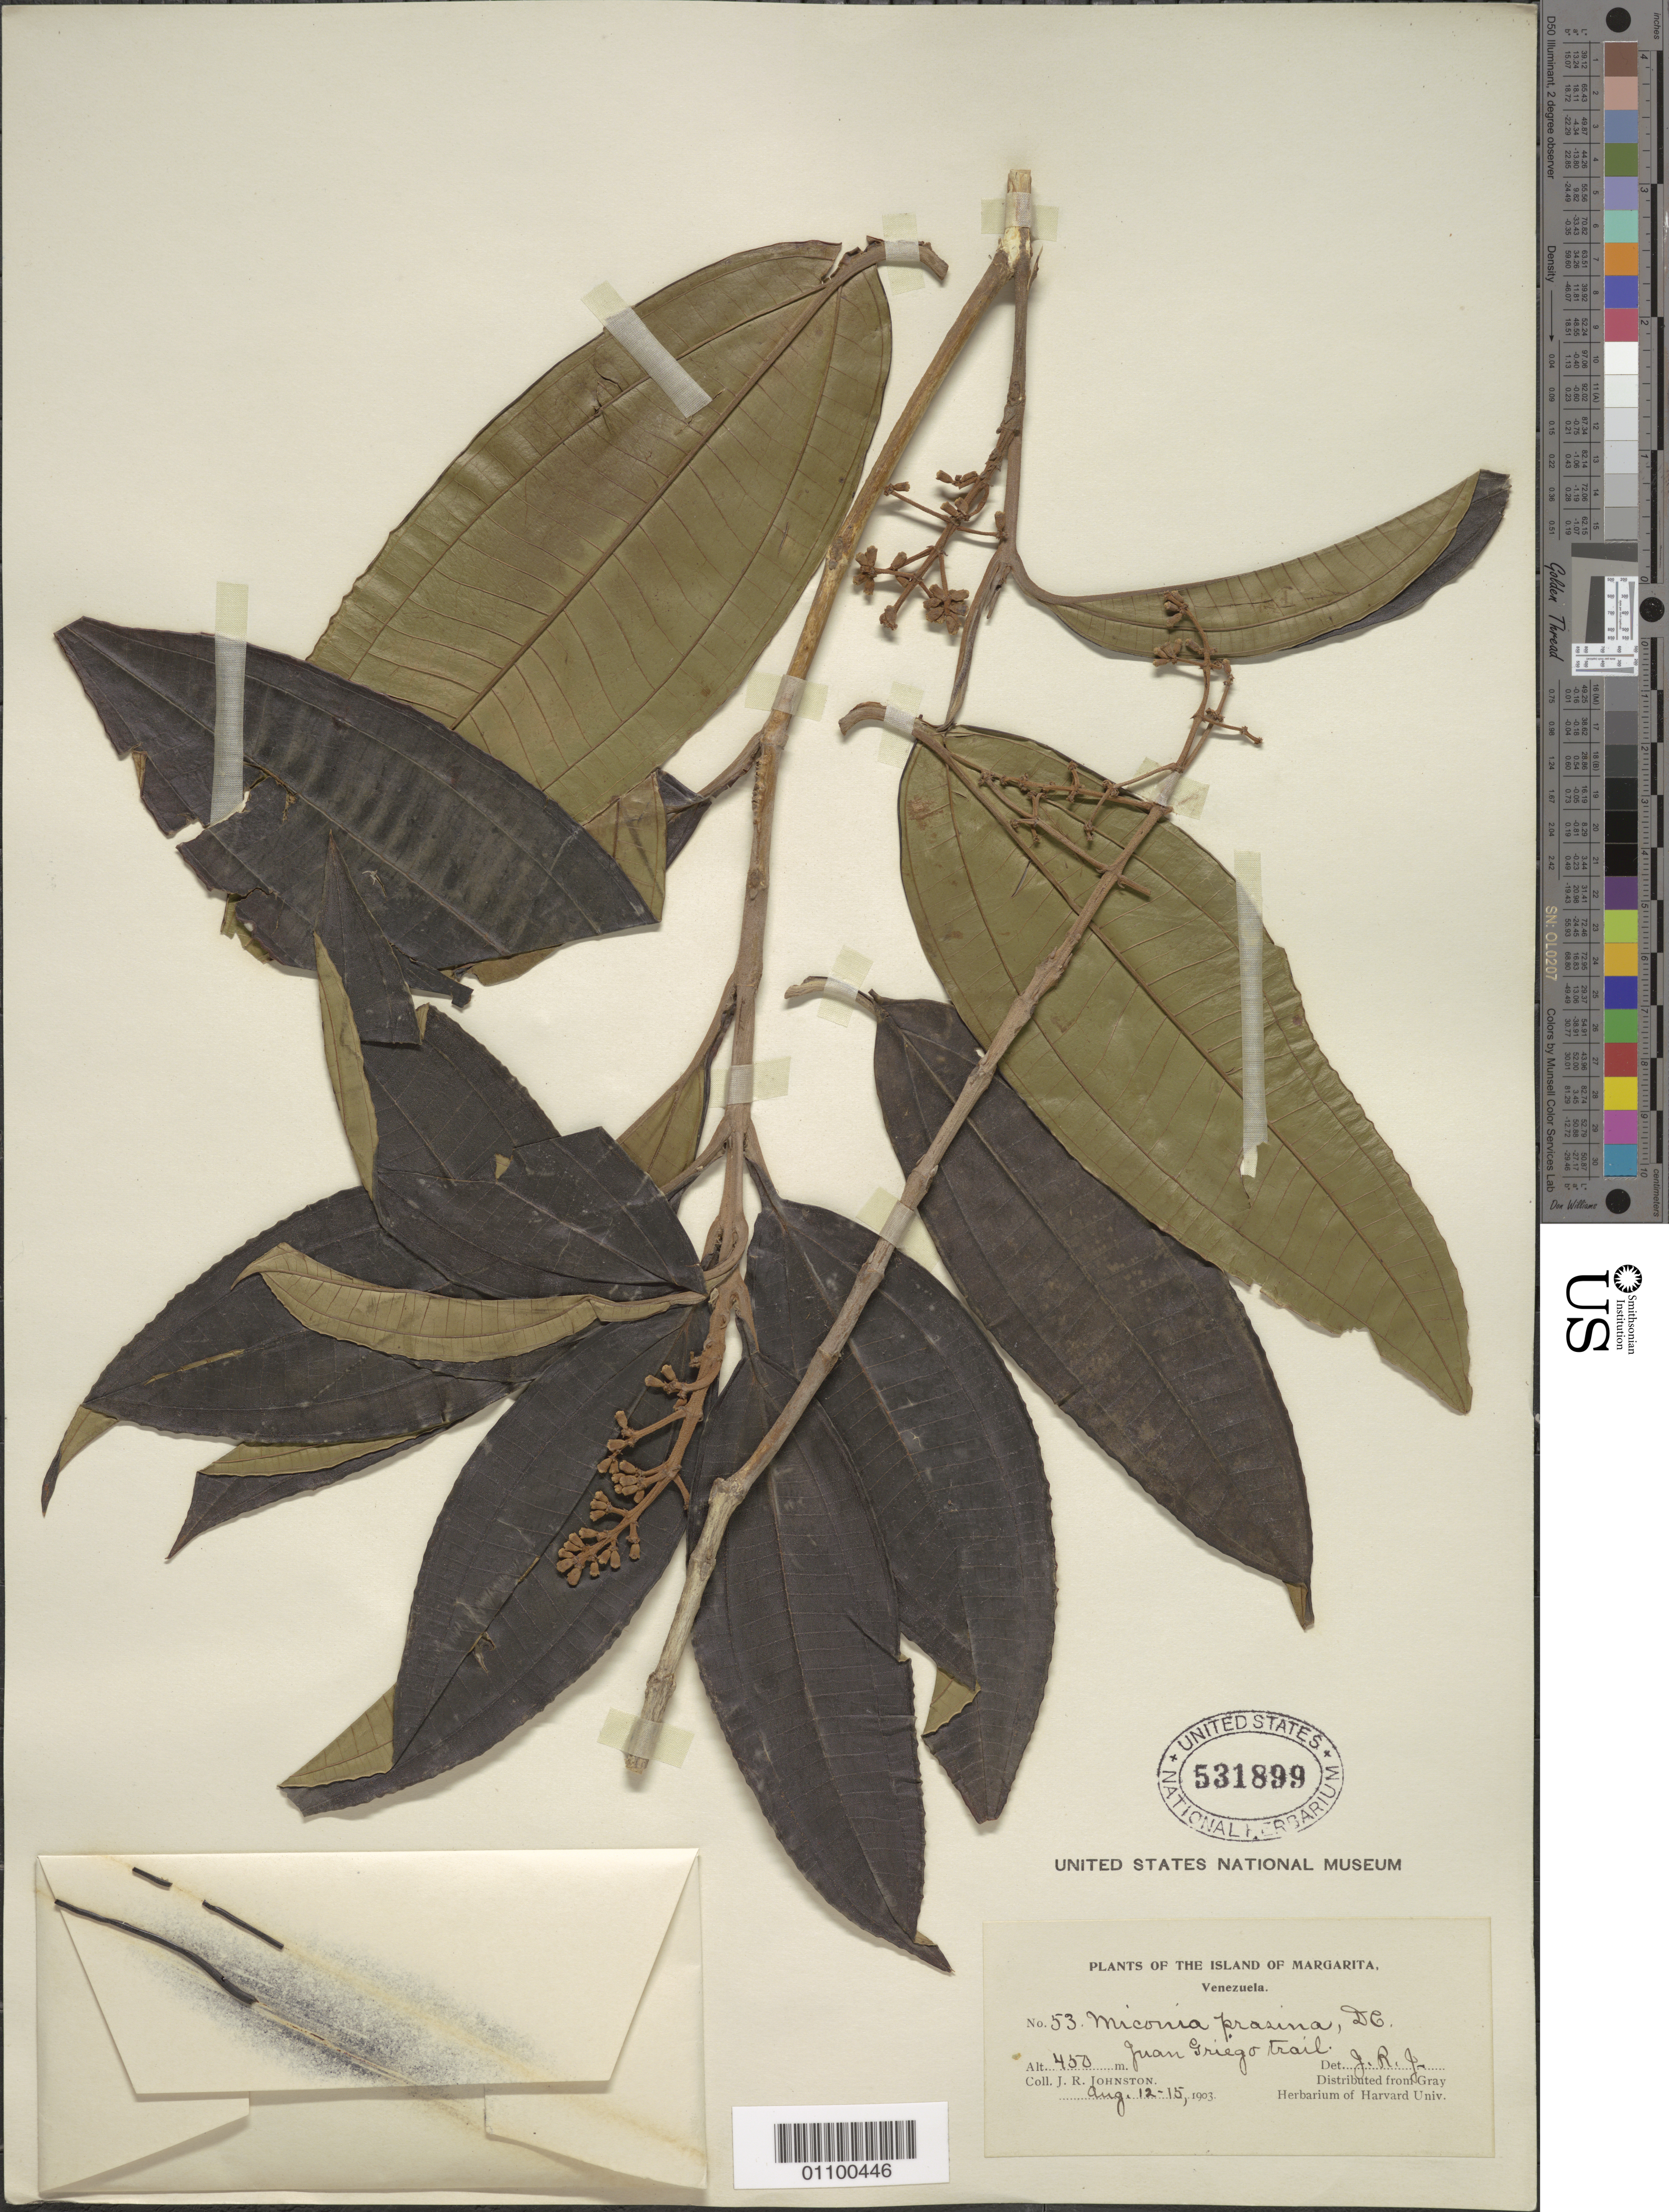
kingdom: Plantae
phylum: Tracheophyta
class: Magnoliopsida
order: Myrtales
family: Melastomataceae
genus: Miconia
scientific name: Miconia prasina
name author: (Sw.) DC.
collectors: J. Johnston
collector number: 53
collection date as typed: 12 Aug 1903 to 15 Aug 1903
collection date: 1903-08-12/1903-08-15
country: Venezuela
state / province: Nueva Esparta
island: Margarita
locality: Juan Griego Trail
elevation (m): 450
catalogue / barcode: US 531899